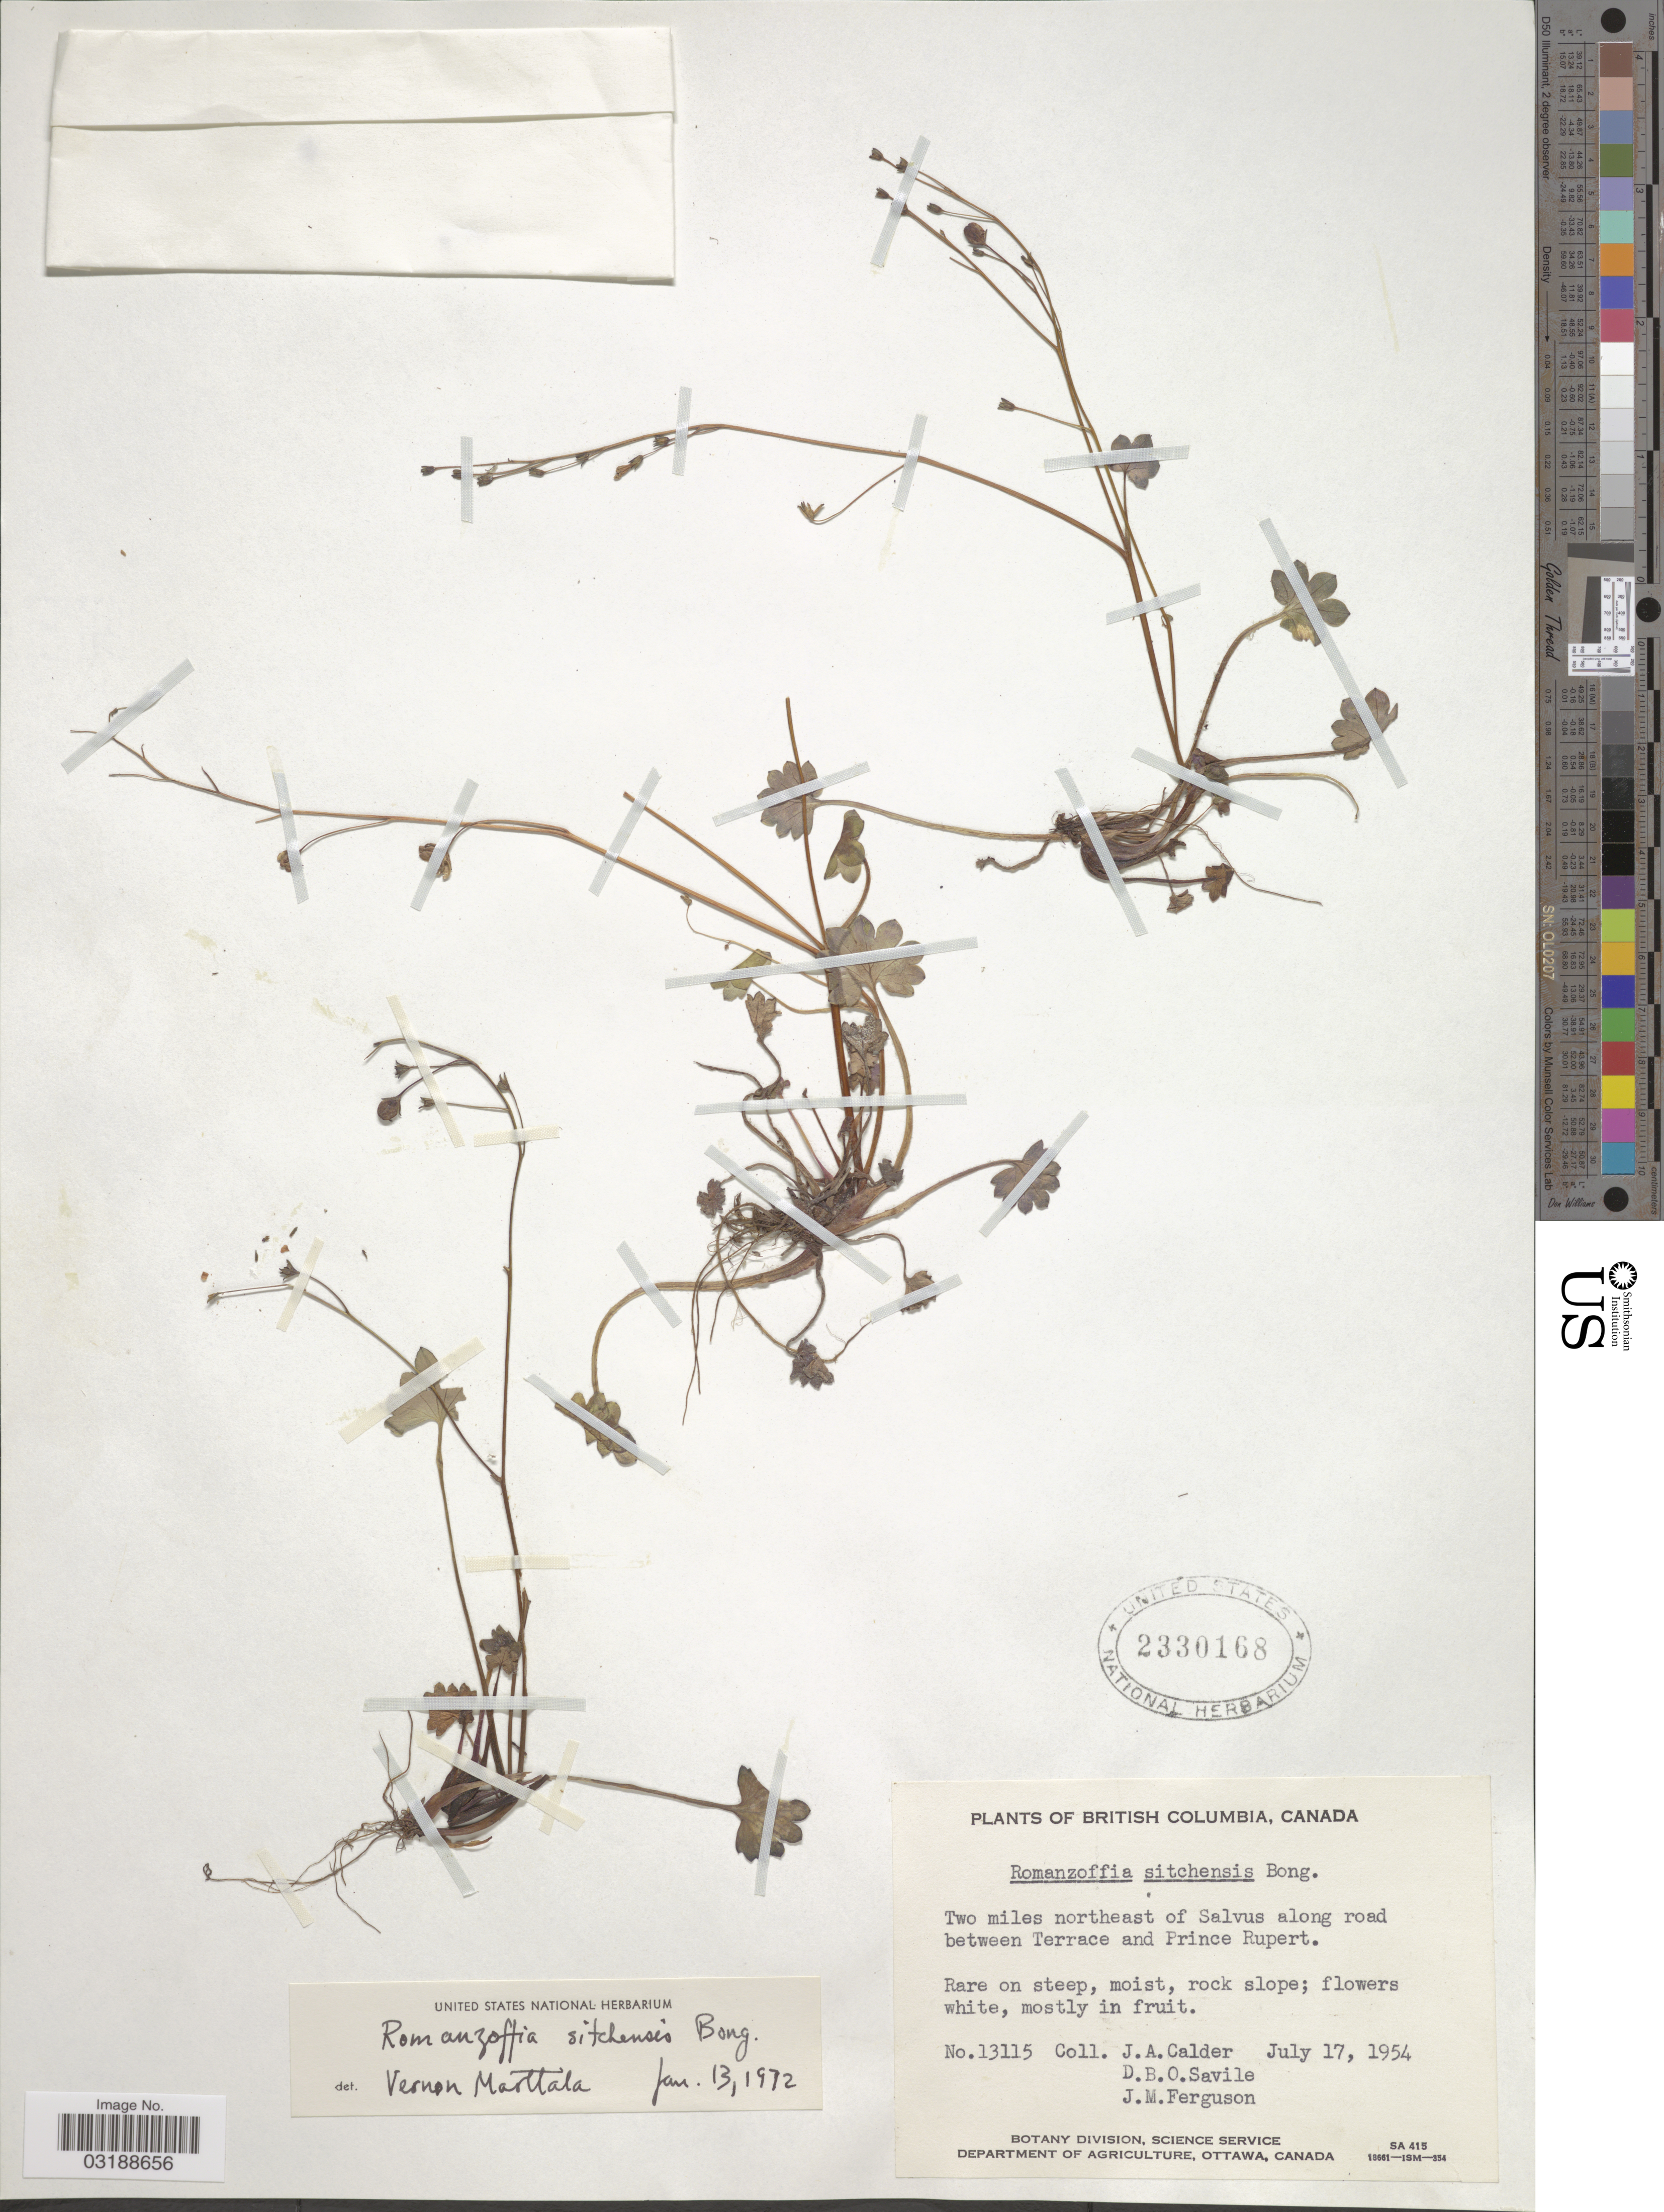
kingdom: Plantae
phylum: Tracheophyta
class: Magnoliopsida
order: Boraginales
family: Hydrophyllaceae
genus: Romanzoffia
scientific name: Romanzoffia sitchensis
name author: Bong.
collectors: J. A. Calder, D. Savile & J. M. Ferguson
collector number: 13115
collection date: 1954-07-17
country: Canada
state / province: British Columbia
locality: Two miles northeast of Salvus along road between Terrace and Prince Rupert.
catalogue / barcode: US 2330168